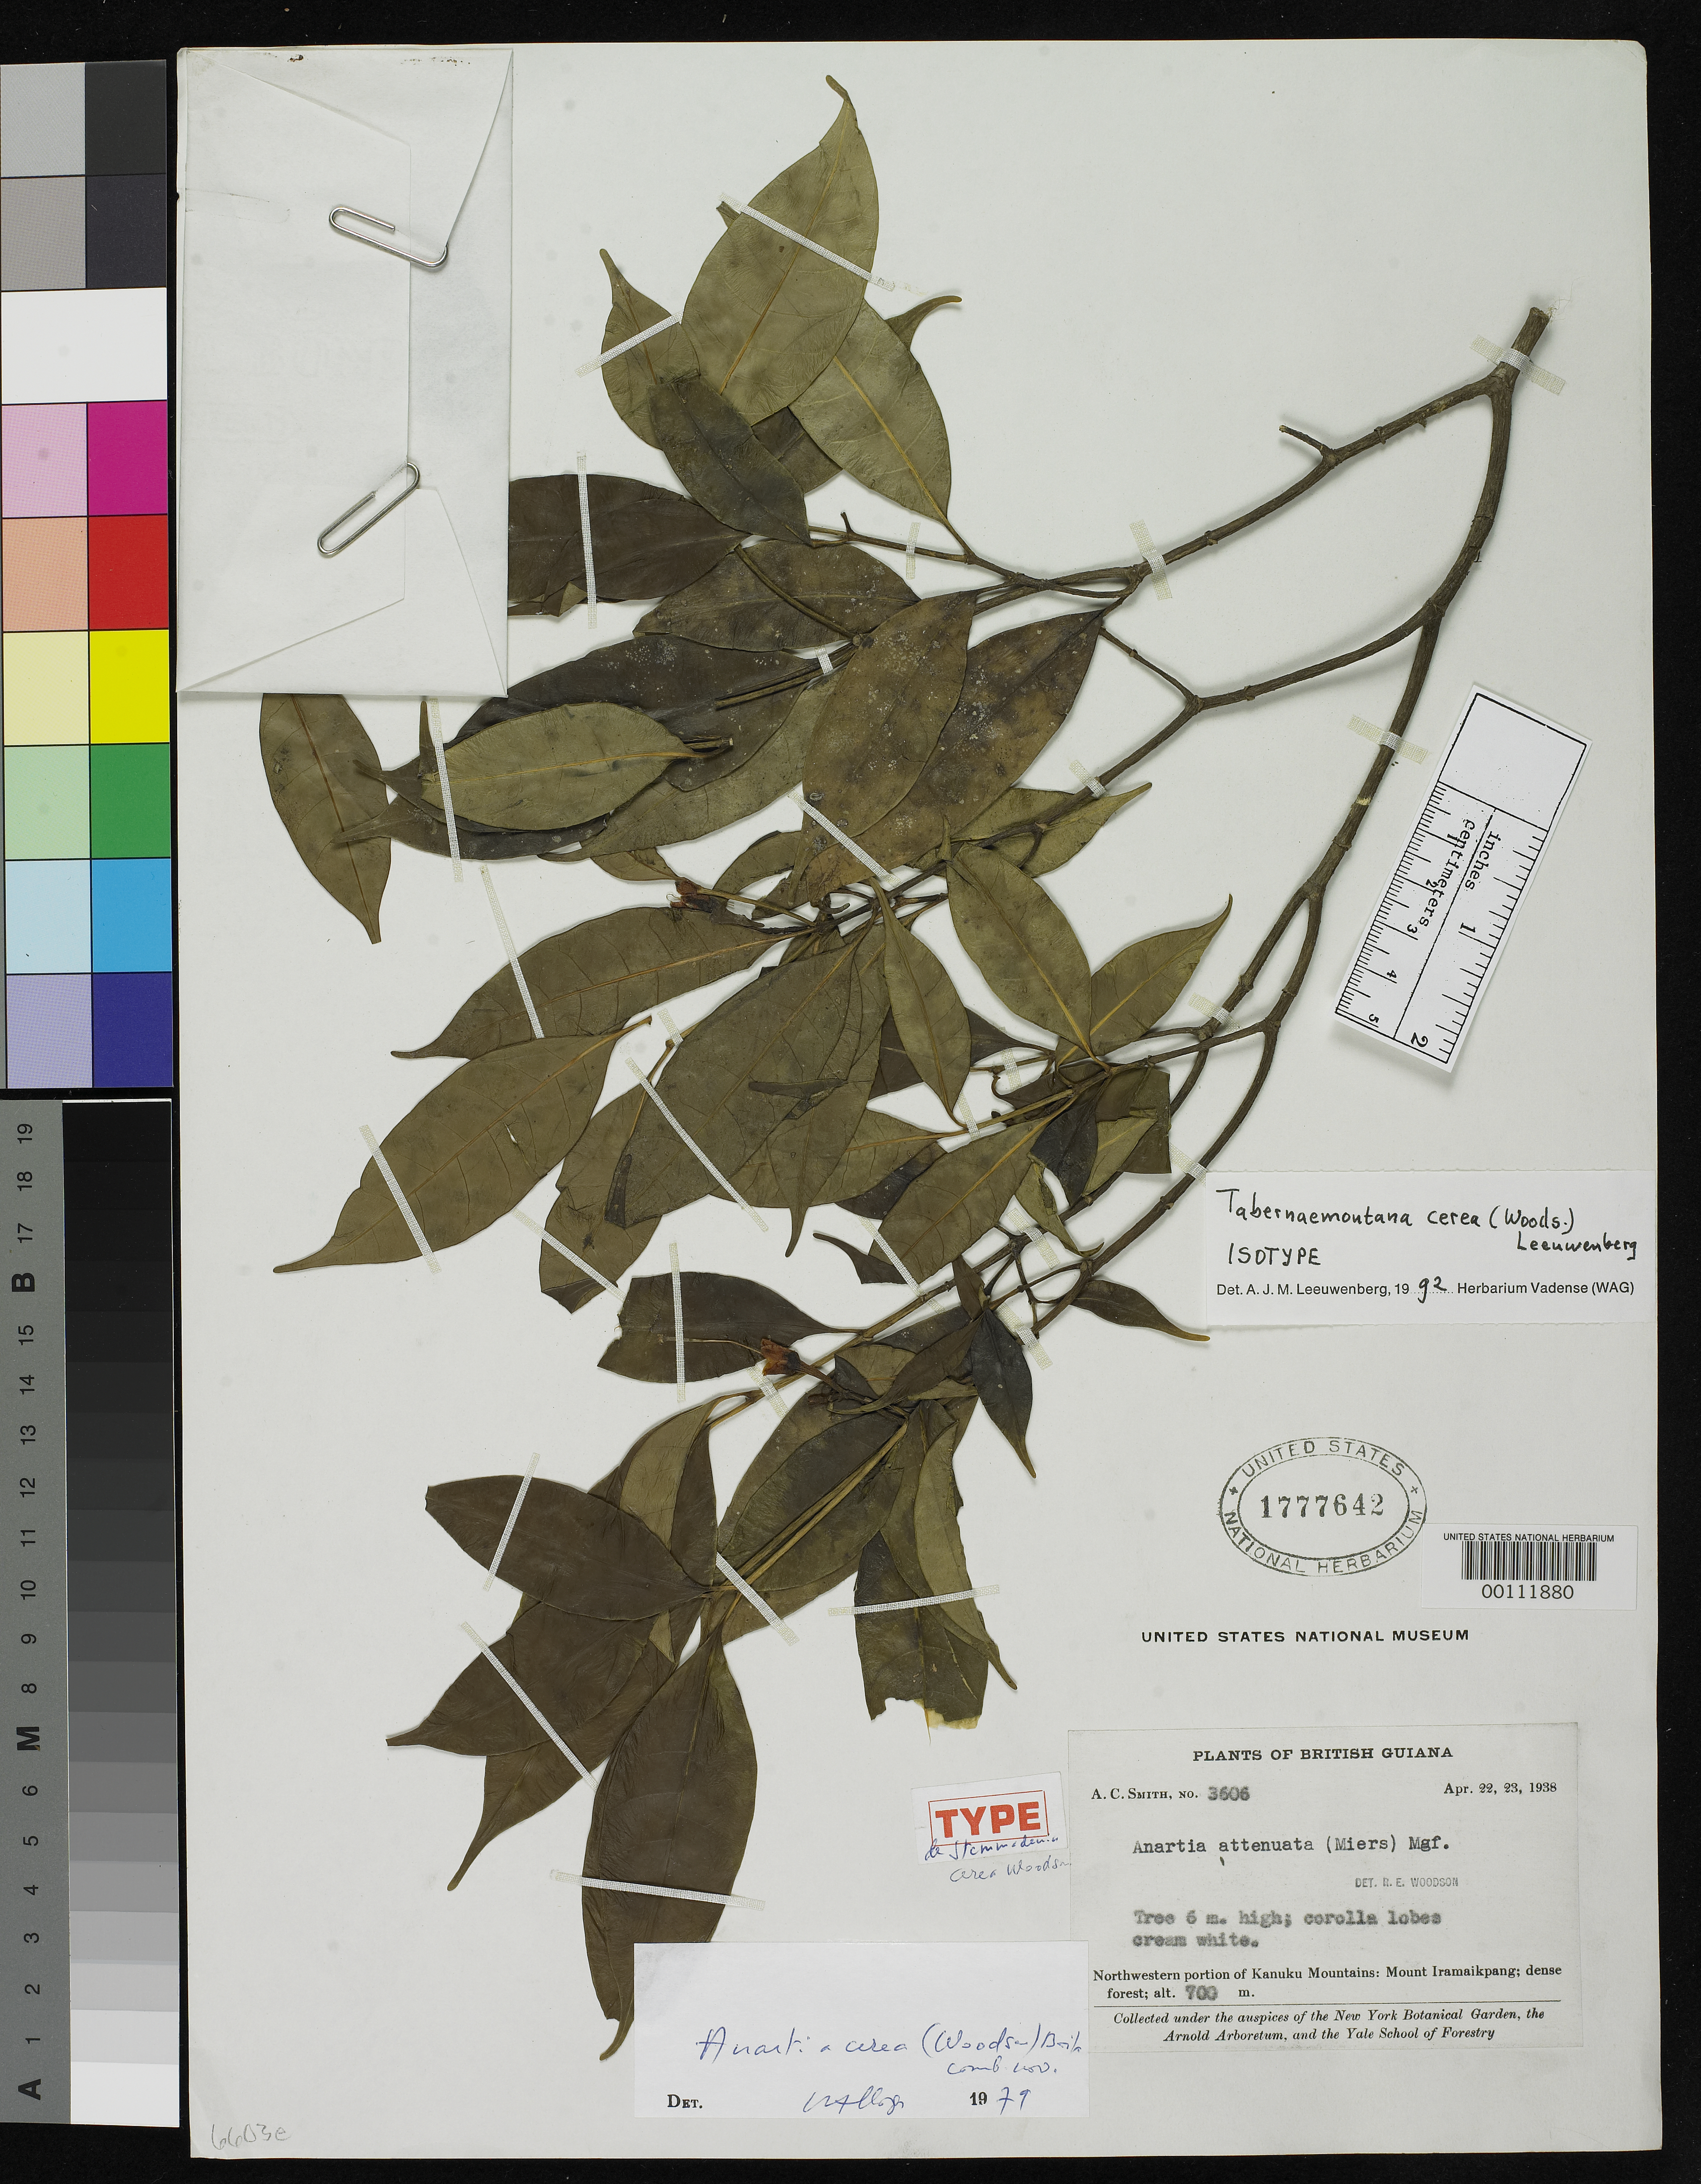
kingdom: Plantae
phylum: Tracheophyta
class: Magnoliopsida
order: Gentianales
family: Apocynaceae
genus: Stemmadenia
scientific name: Stemmadenia cerea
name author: Woodson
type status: Isotype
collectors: A. C. Smith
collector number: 3606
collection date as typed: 22 Apr 1938 to 23 Apr 1938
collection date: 1938-04-22/1938-04-23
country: Guyana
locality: NW Kanuku Mts., Mt. Iramaikpang.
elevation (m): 700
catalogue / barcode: US 1777642